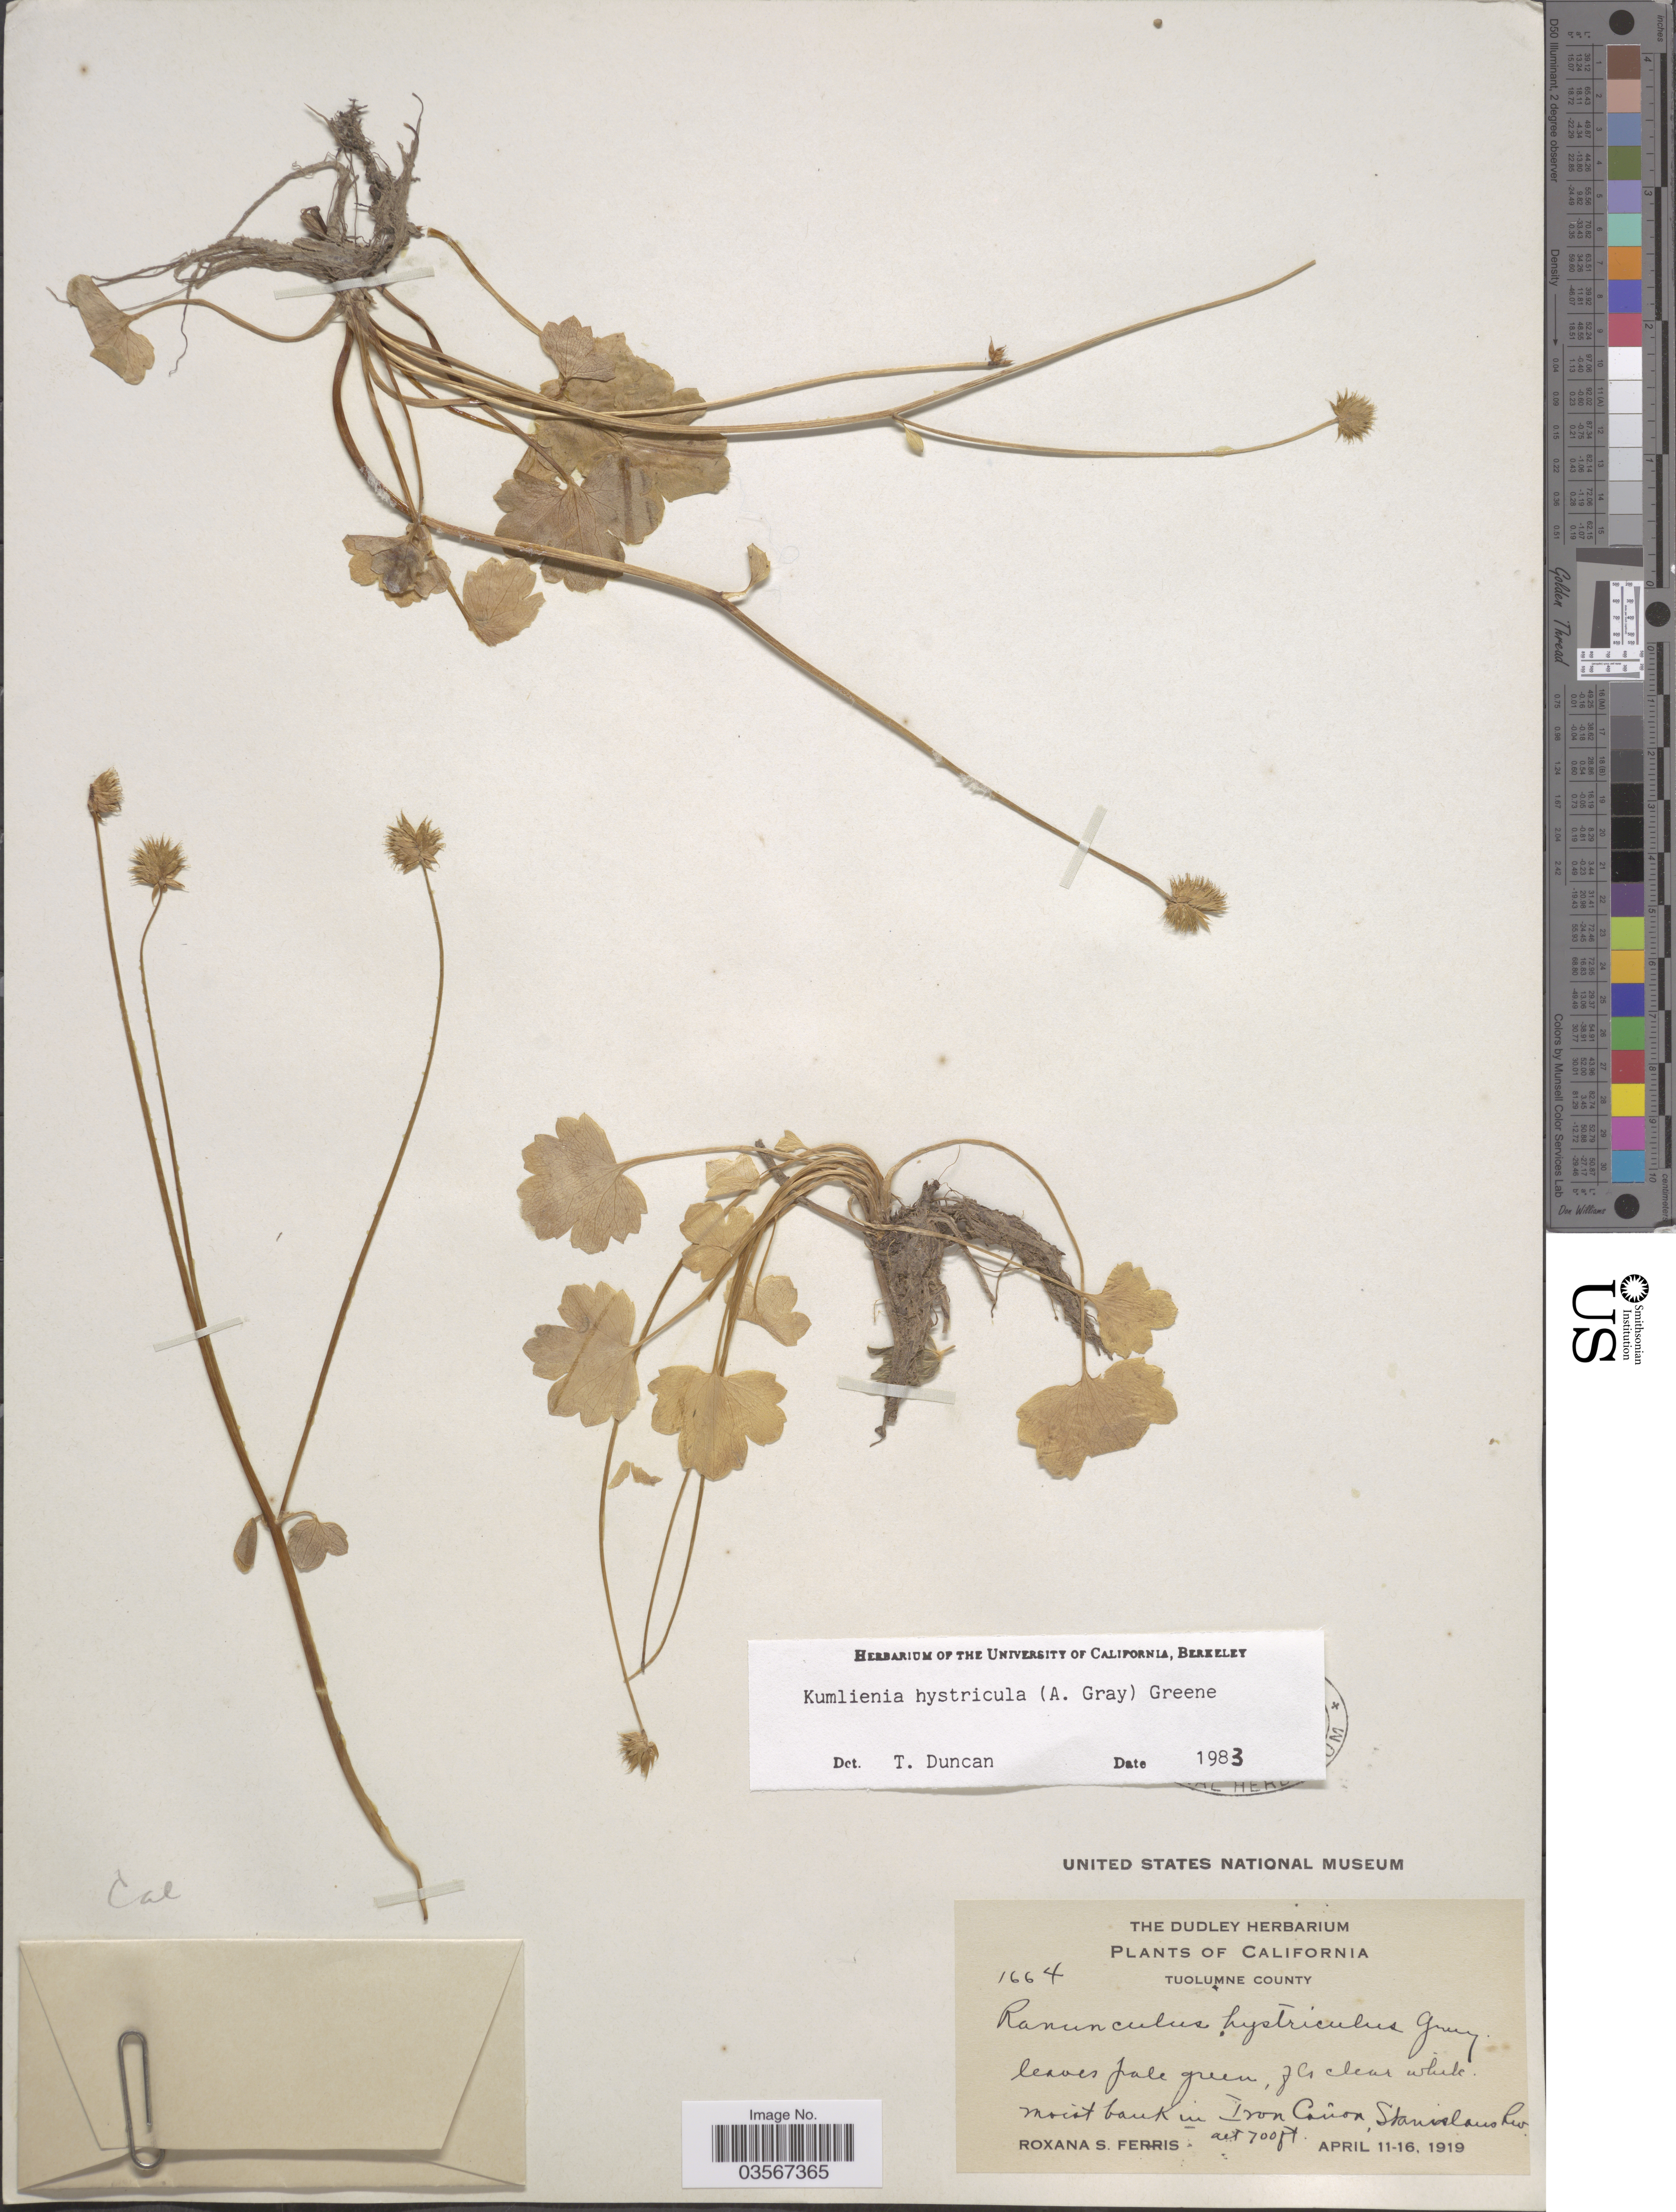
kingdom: Plantae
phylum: Tracheophyta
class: Magnoliopsida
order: Ranunculales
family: Ranunculaceae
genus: Ranunculus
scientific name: Ranunculus hystriculus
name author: A. Gray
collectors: R. S. Ferris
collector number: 1664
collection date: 1919-04-11/1919-04-16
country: United States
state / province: California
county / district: Tuolumne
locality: Tuolumne County. Moist bank in Iron Cañon, Stanislaus Co.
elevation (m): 213